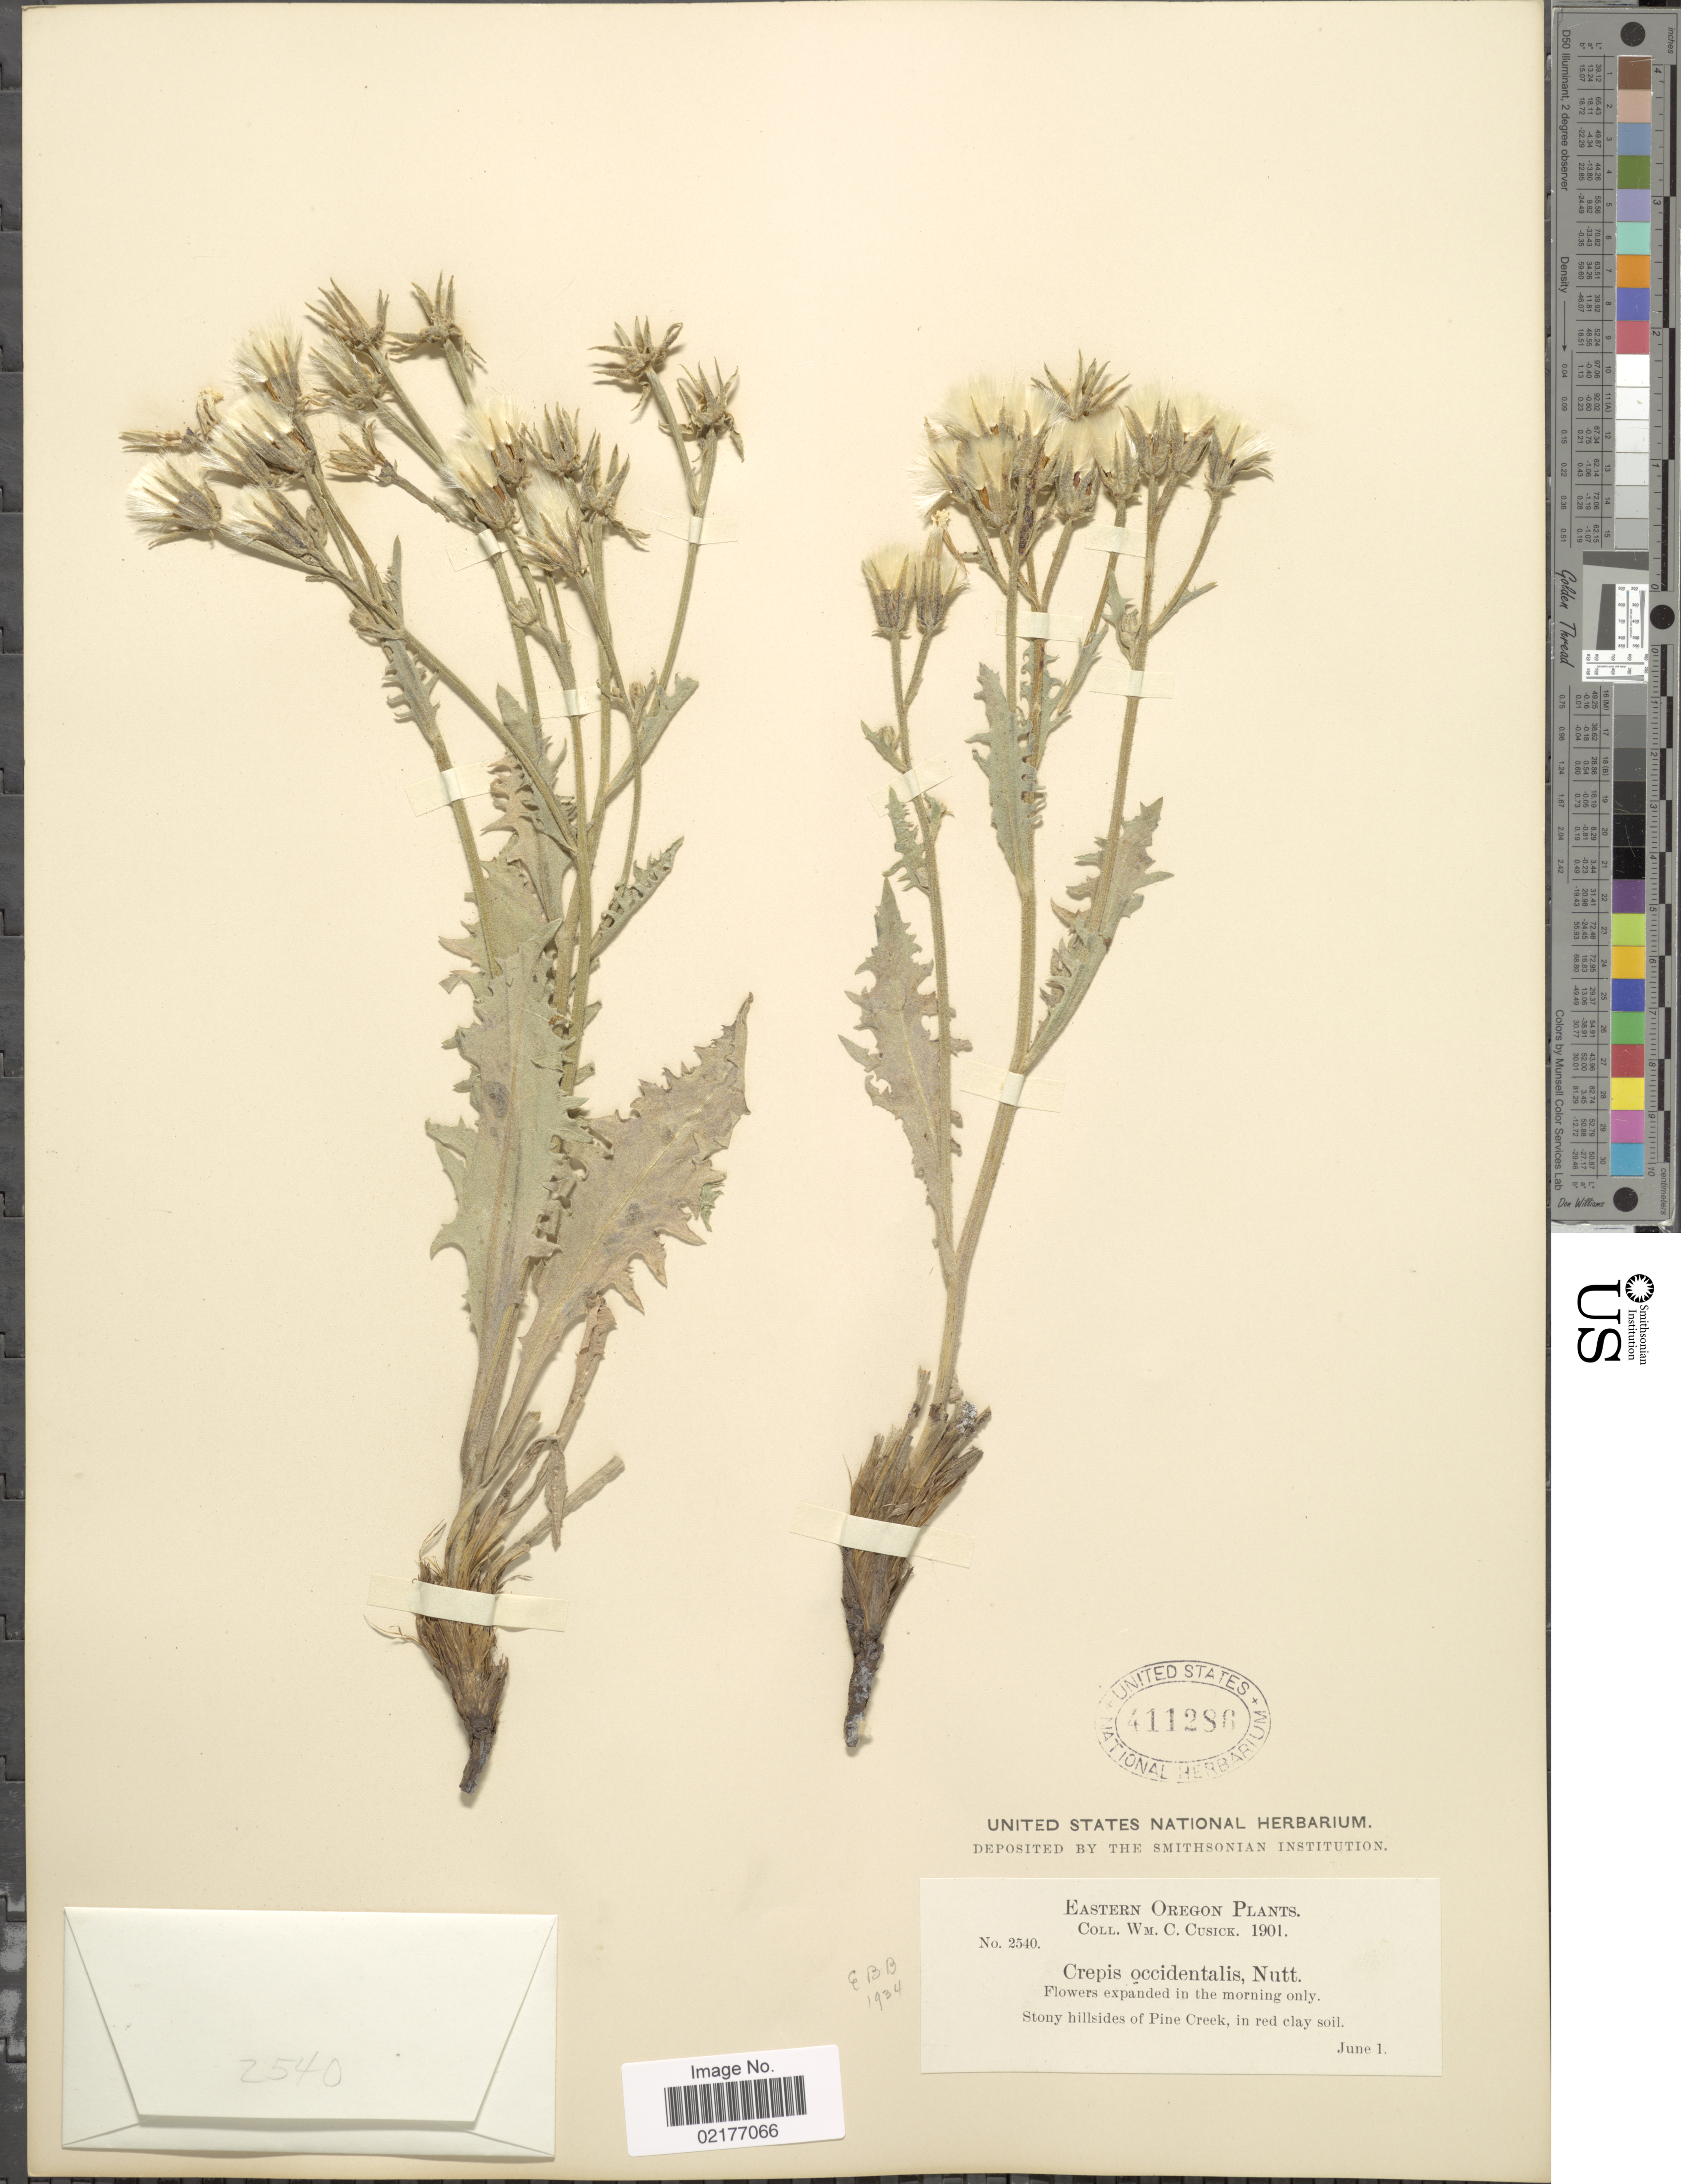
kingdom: Plantae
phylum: Tracheophyta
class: Magnoliopsida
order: Asterales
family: Asteraceae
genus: Crepis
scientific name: Crepis occidentalis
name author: Nutt.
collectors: W. C. Cusick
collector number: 2540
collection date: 1901-06-01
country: United States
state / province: Oregon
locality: Eastern Oregon, Stony hillsides of Pine Creek, in red clay soil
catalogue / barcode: US 411286